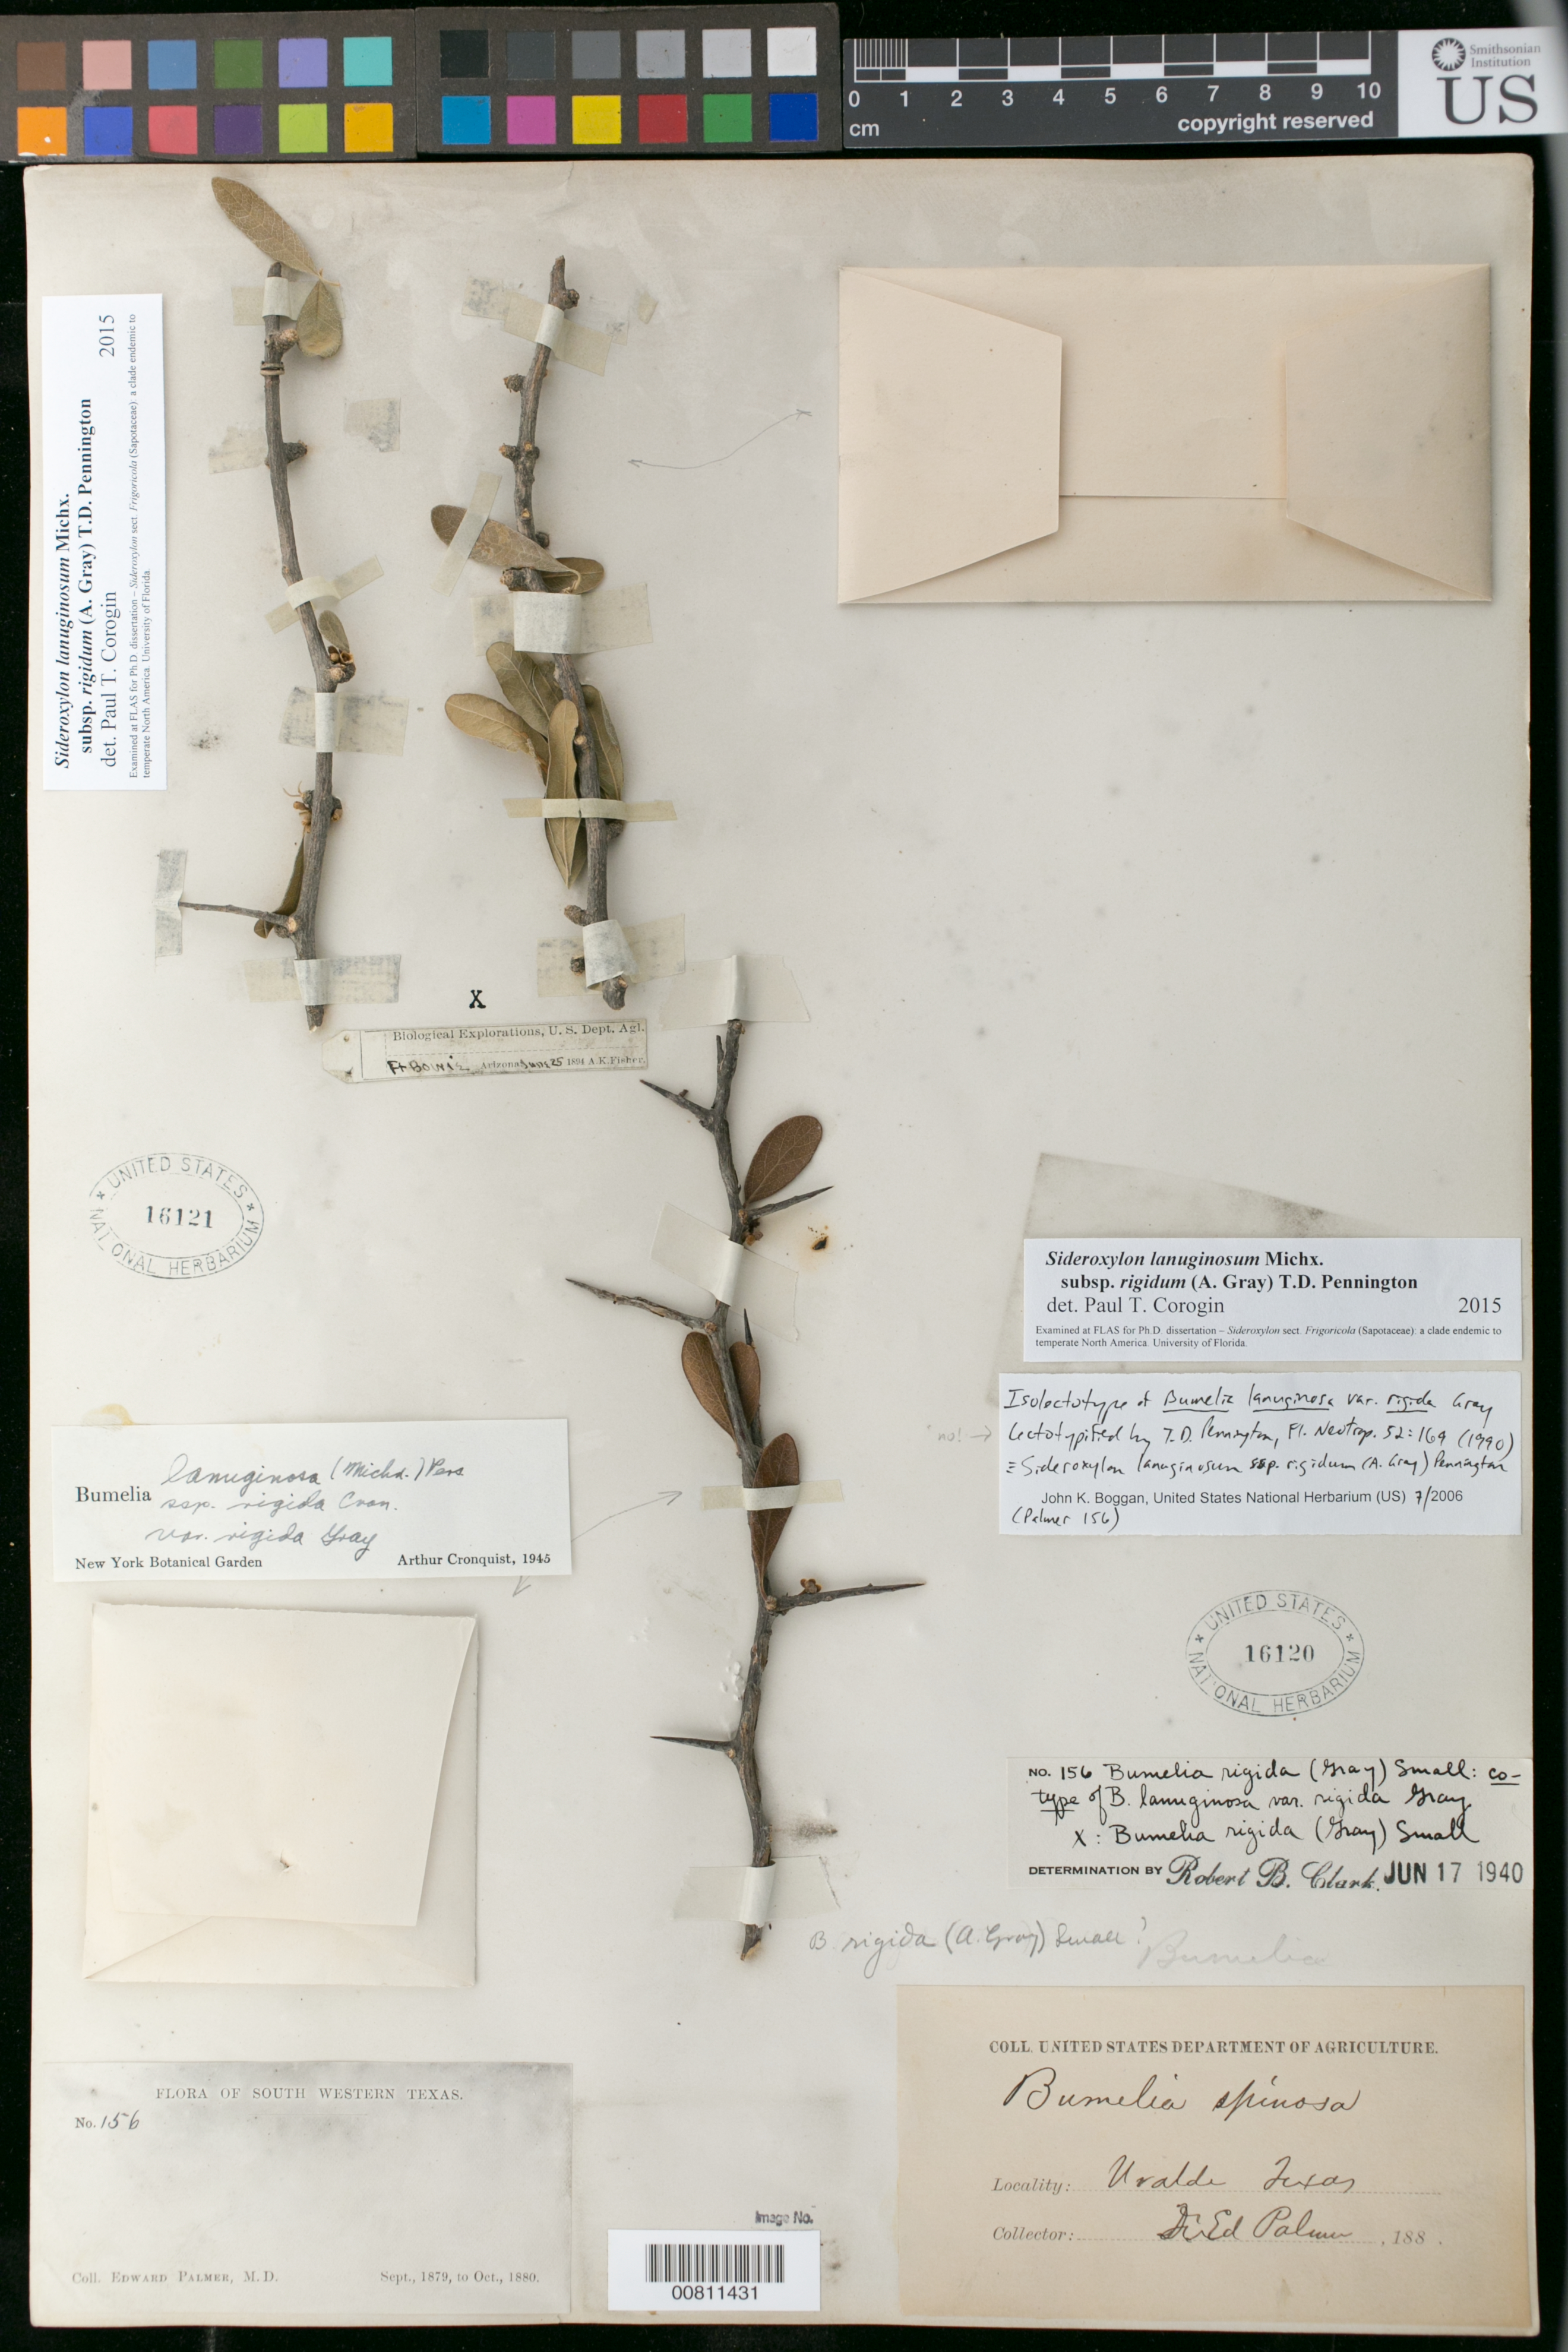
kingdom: Plantae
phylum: Tracheophyta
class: Magnoliopsida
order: Ericales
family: Sapotaceae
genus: Bumelia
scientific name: Bumelia lanuginosa var. rigida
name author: A. Gray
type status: Isolectotype; Isosyntype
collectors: E. Palmer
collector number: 156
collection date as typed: Sep 1879 to -- Oct 1880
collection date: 1879-09/1880-10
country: United States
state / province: Texas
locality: South Western Texas, Uvalde.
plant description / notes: Currently accepted name as cited by T.D. Pennington, Fl. Neotrop. 52: 169 (1990).; Mounted on sheet with A.K. Fisher s.n., US sheet no. 16121 (apparently the same species, but not type material).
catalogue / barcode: US 16120